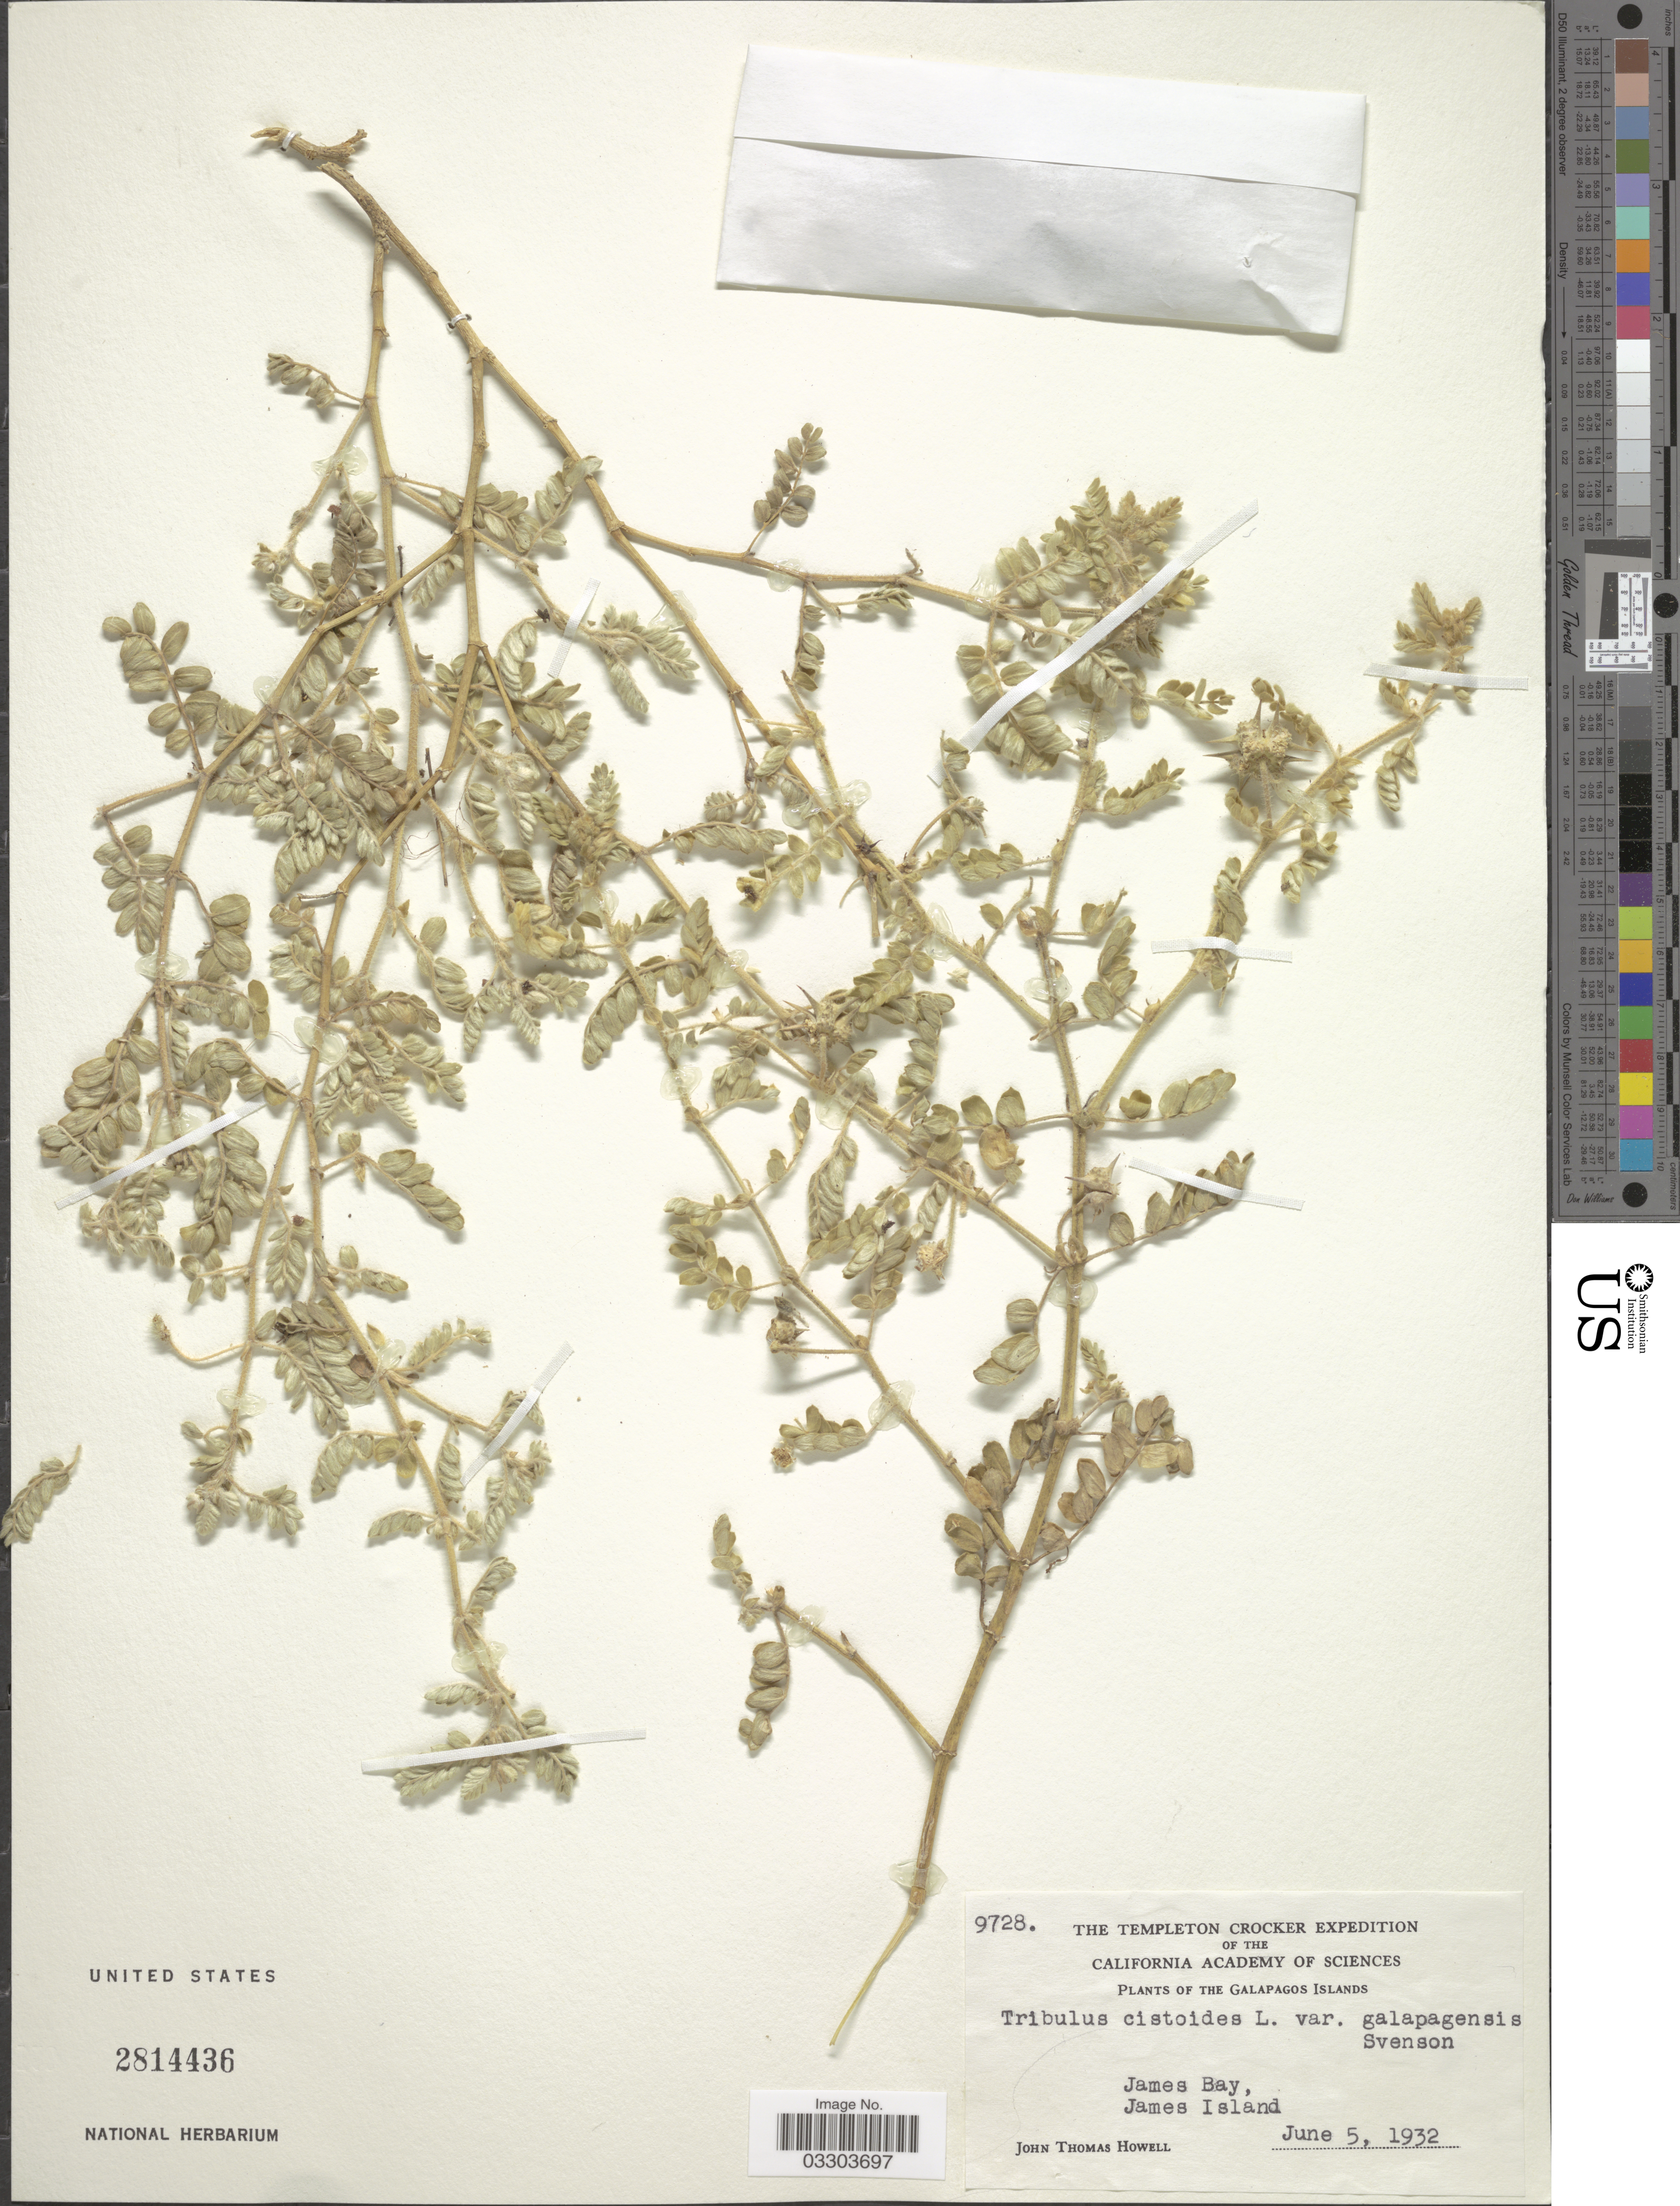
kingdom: Plantae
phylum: Tracheophyta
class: Magnoliopsida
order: Zygophyllales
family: Zygophyllaceae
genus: Tribulus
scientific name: Tribulus cistoides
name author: L.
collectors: J. T. Howell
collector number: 9728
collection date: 1932-06-05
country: Ecuador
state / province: Colón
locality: The Galapagos Islands. James Bay, James Island.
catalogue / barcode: US 2814436